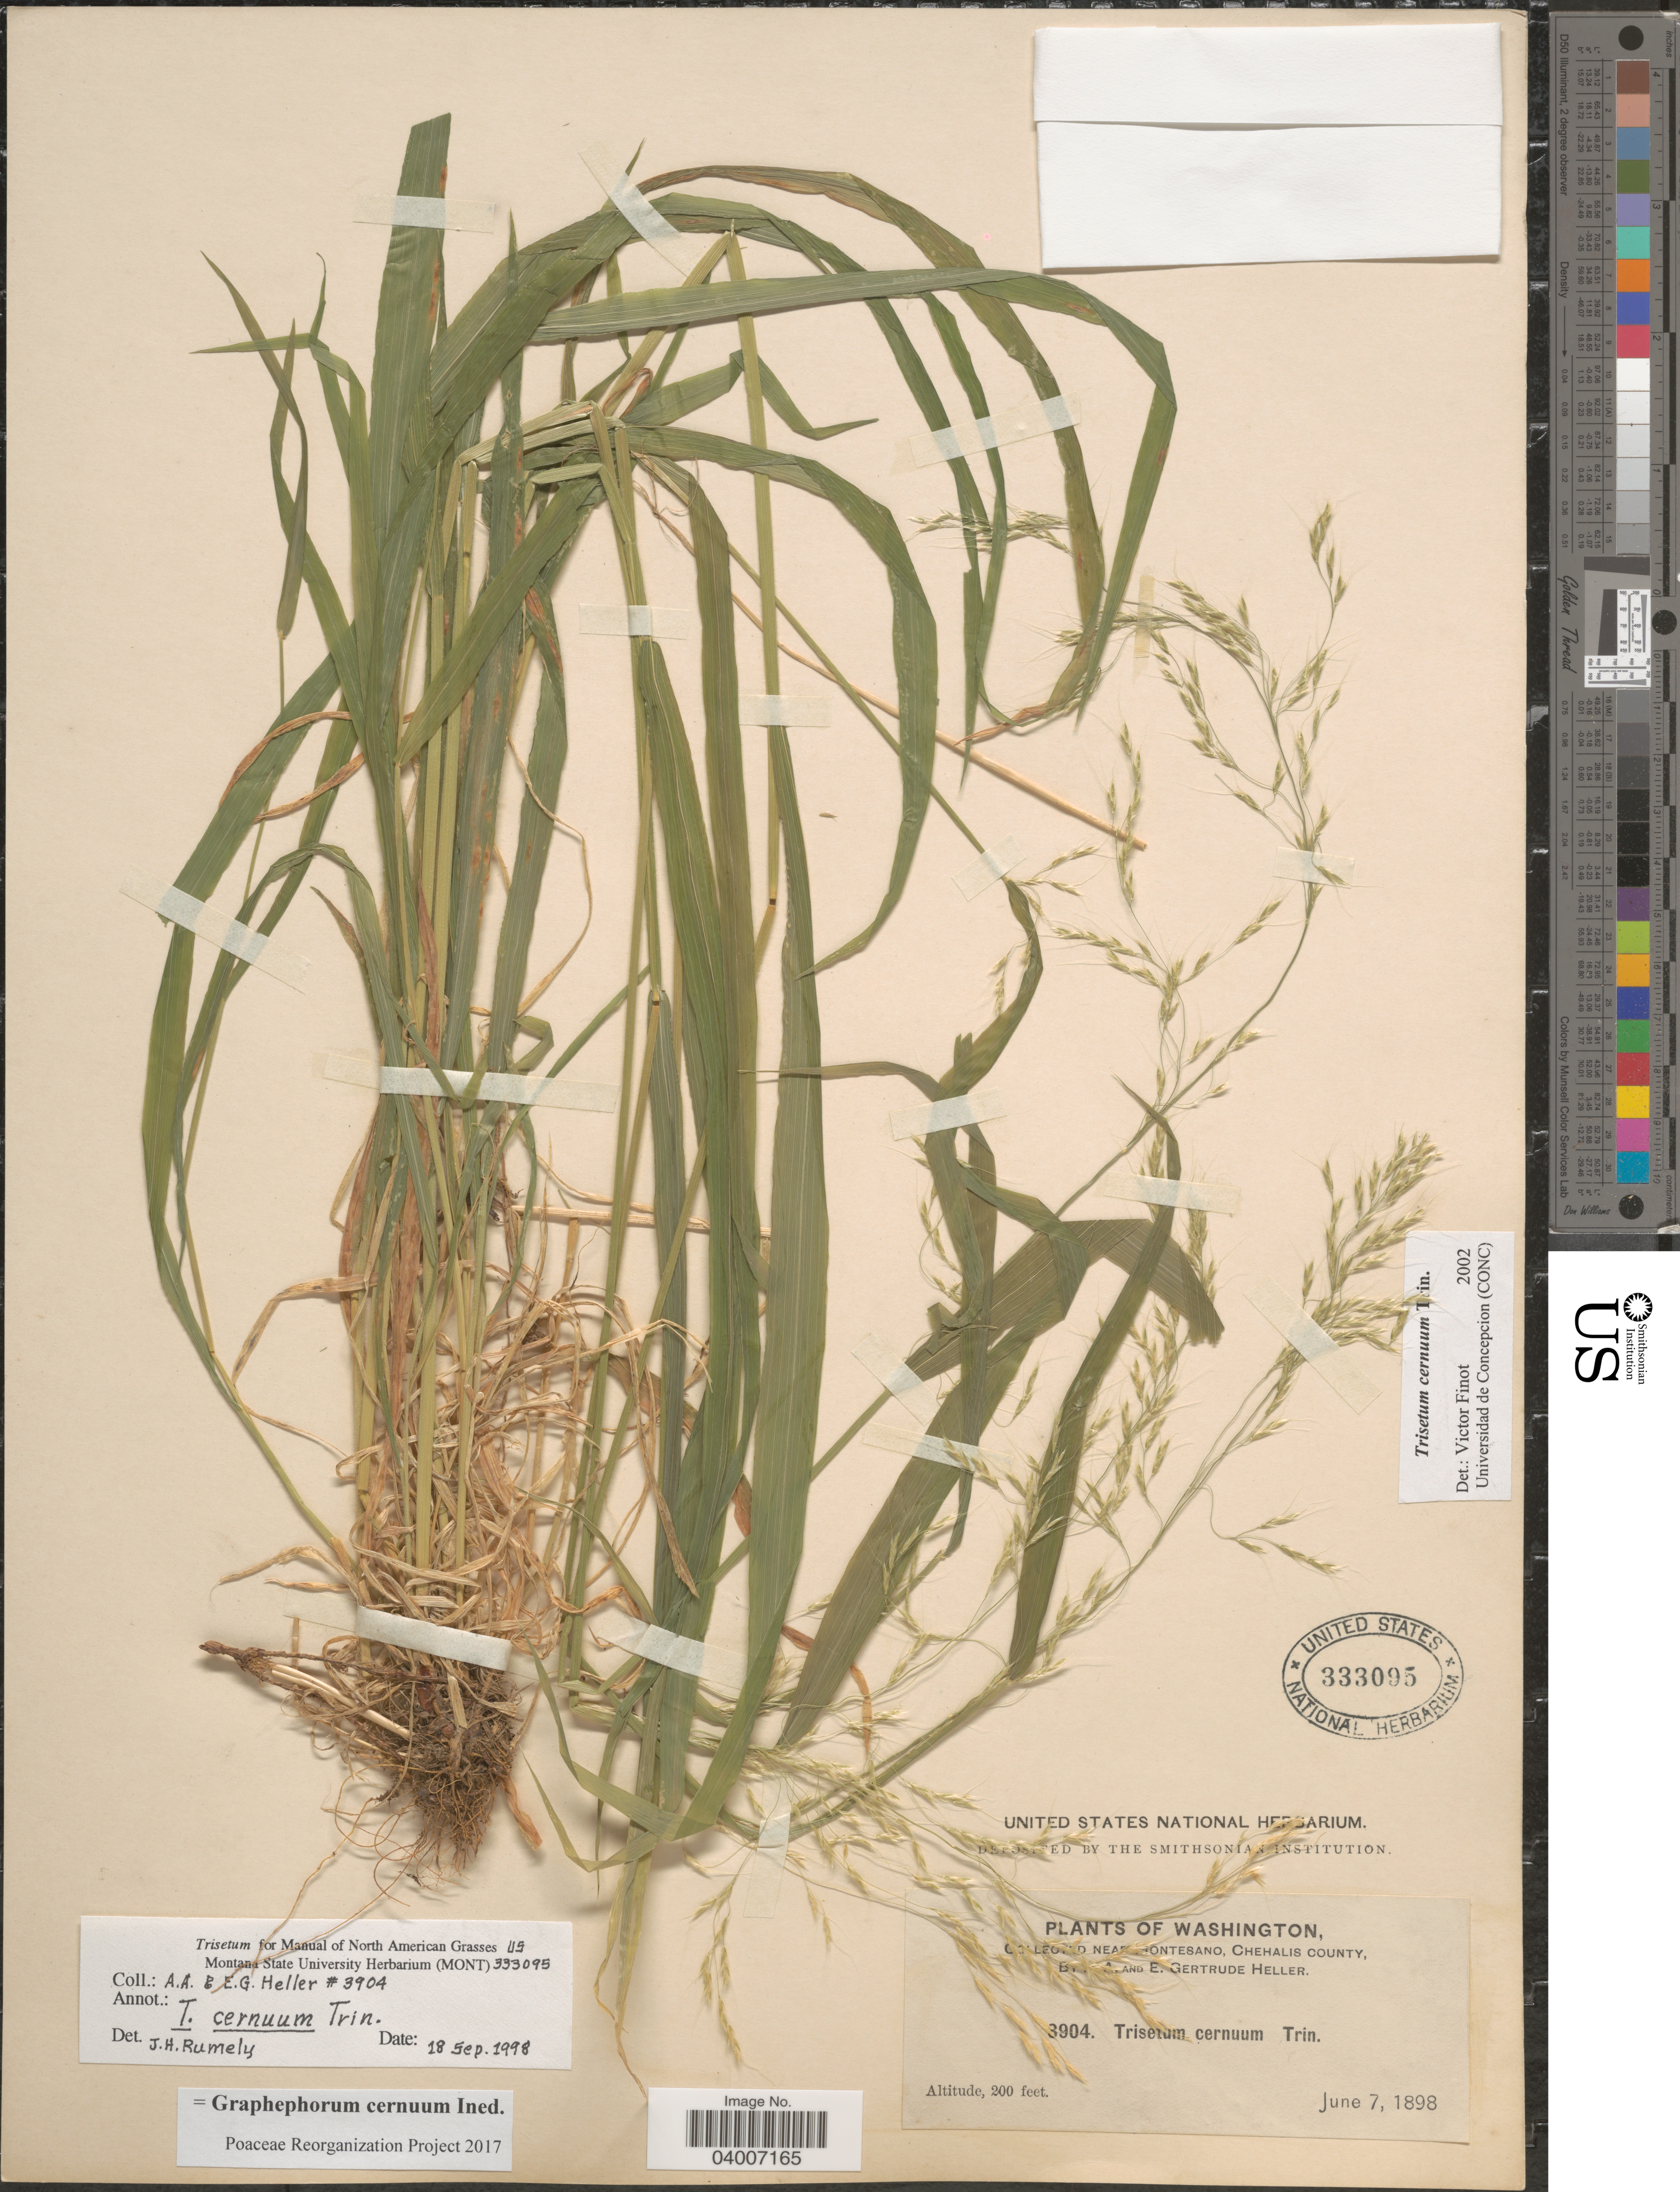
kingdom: Plantae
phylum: Tracheophyta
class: Liliopsida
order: Poales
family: Poaceae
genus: Graphephorum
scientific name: Graphephorum cernuum ined.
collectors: A. A. Heller & E. G. Heller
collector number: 3904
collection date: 1898-06-07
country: United States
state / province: Washington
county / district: Grays Harbor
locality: Near Montesano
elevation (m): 61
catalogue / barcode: US 333095